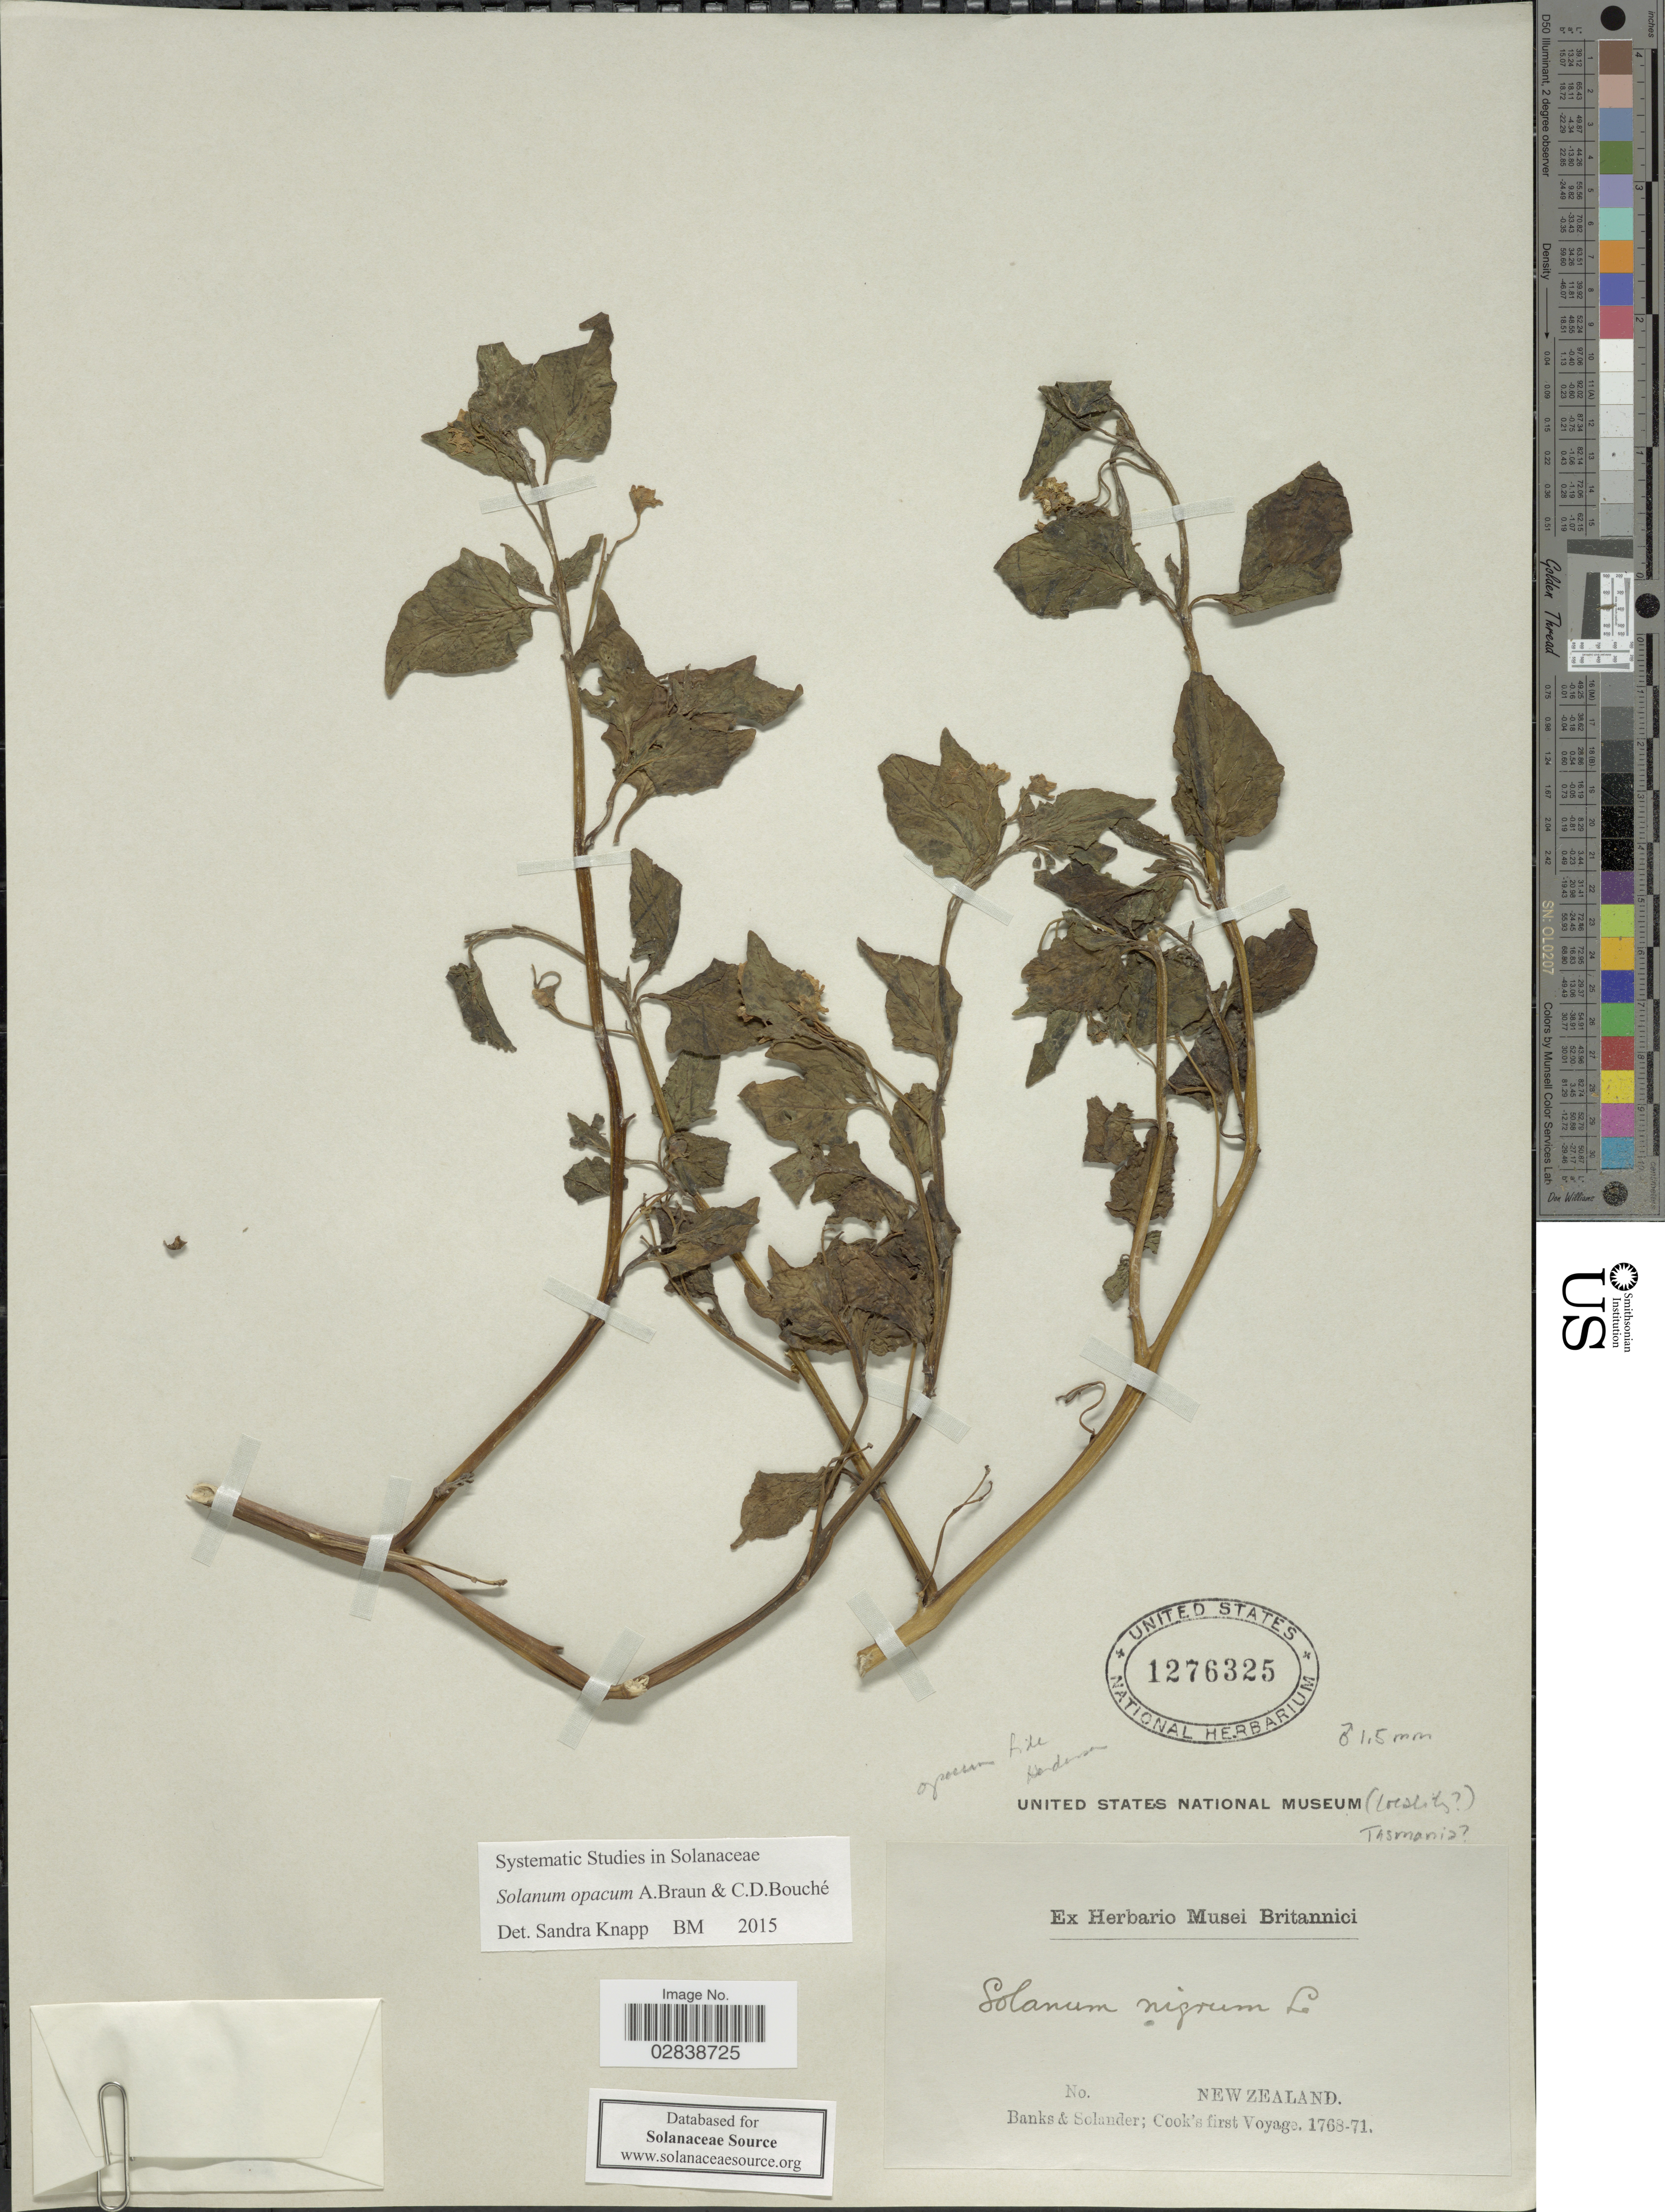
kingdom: Plantae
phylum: Tracheophyta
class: Magnoliopsida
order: Solanales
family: Solanaceae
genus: Solanum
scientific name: Solanum opacum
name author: A. Braun & C.D. Bouché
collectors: -- Banks & -- Solander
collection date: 1768/1771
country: New Zealand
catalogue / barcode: US 1276325